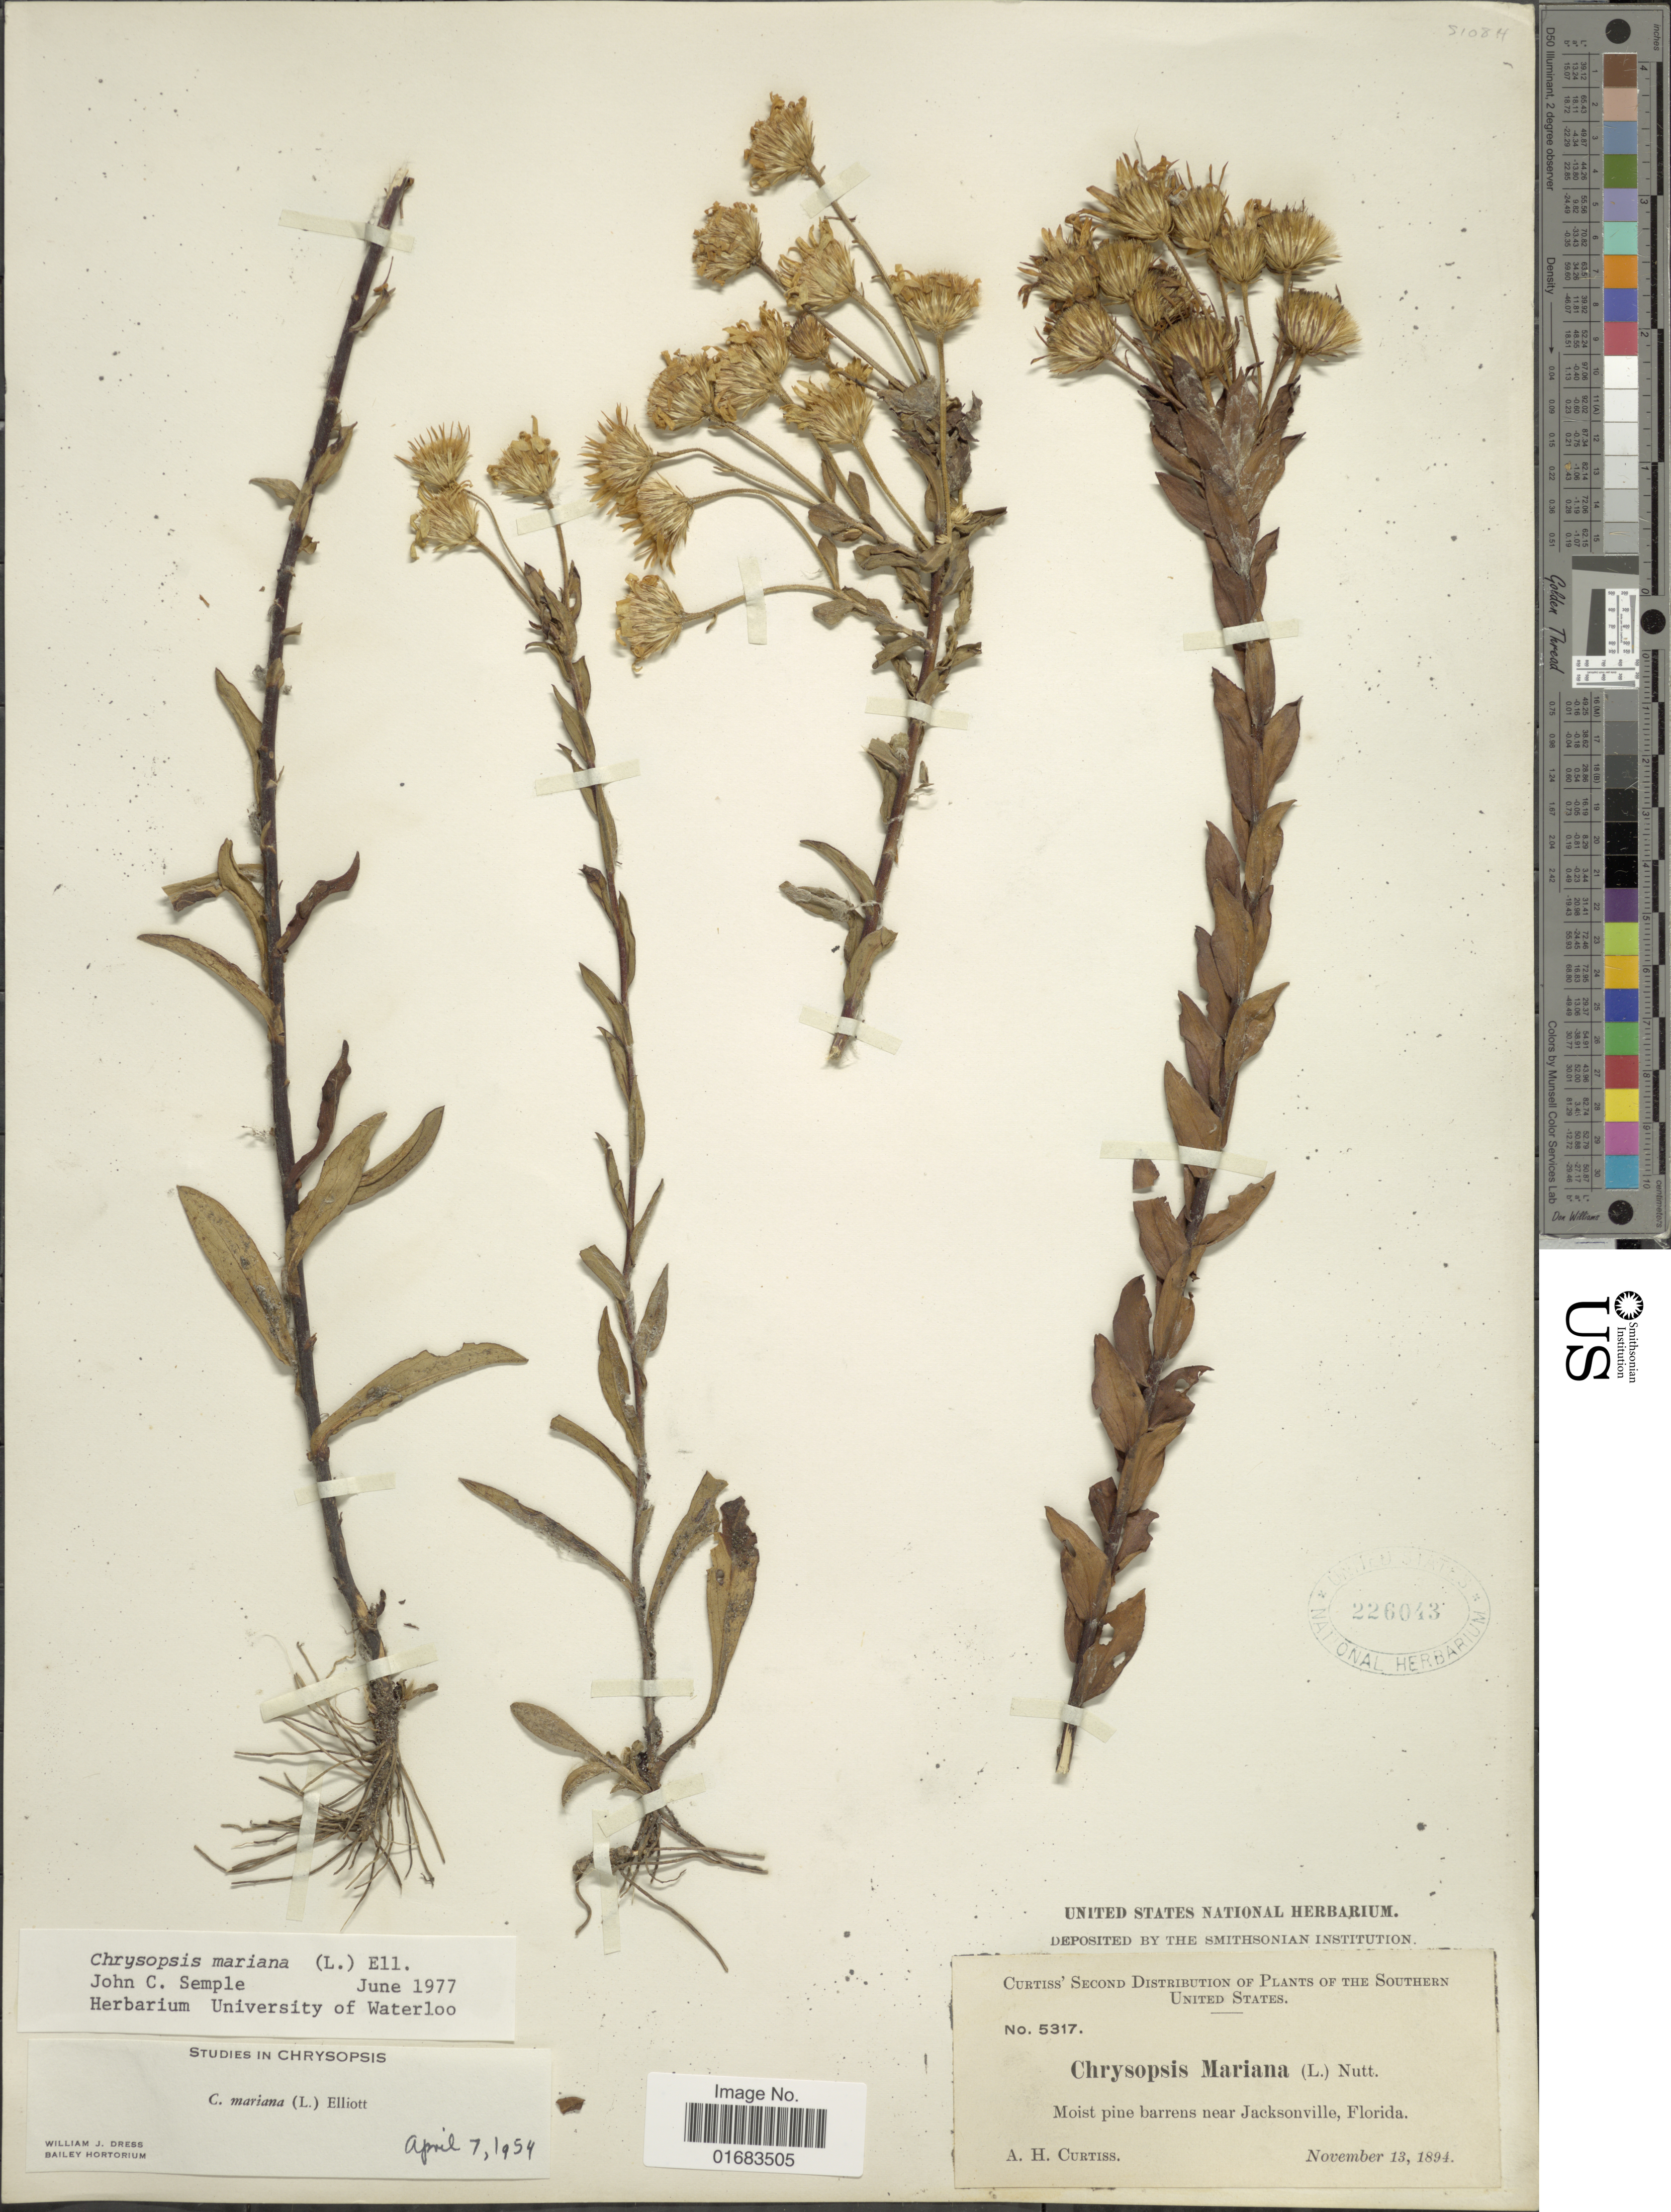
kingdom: Plantae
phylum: Tracheophyta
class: Magnoliopsida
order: Asterales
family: Asteraceae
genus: Chrysopsis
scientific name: Chrysopsis mariana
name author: (L.) Elliott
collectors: A. H. Curtiss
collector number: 5317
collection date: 1894-11-13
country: United States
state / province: Florida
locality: The Southern United States, Moist pine barrens near Jacksonville.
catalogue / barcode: US 226043